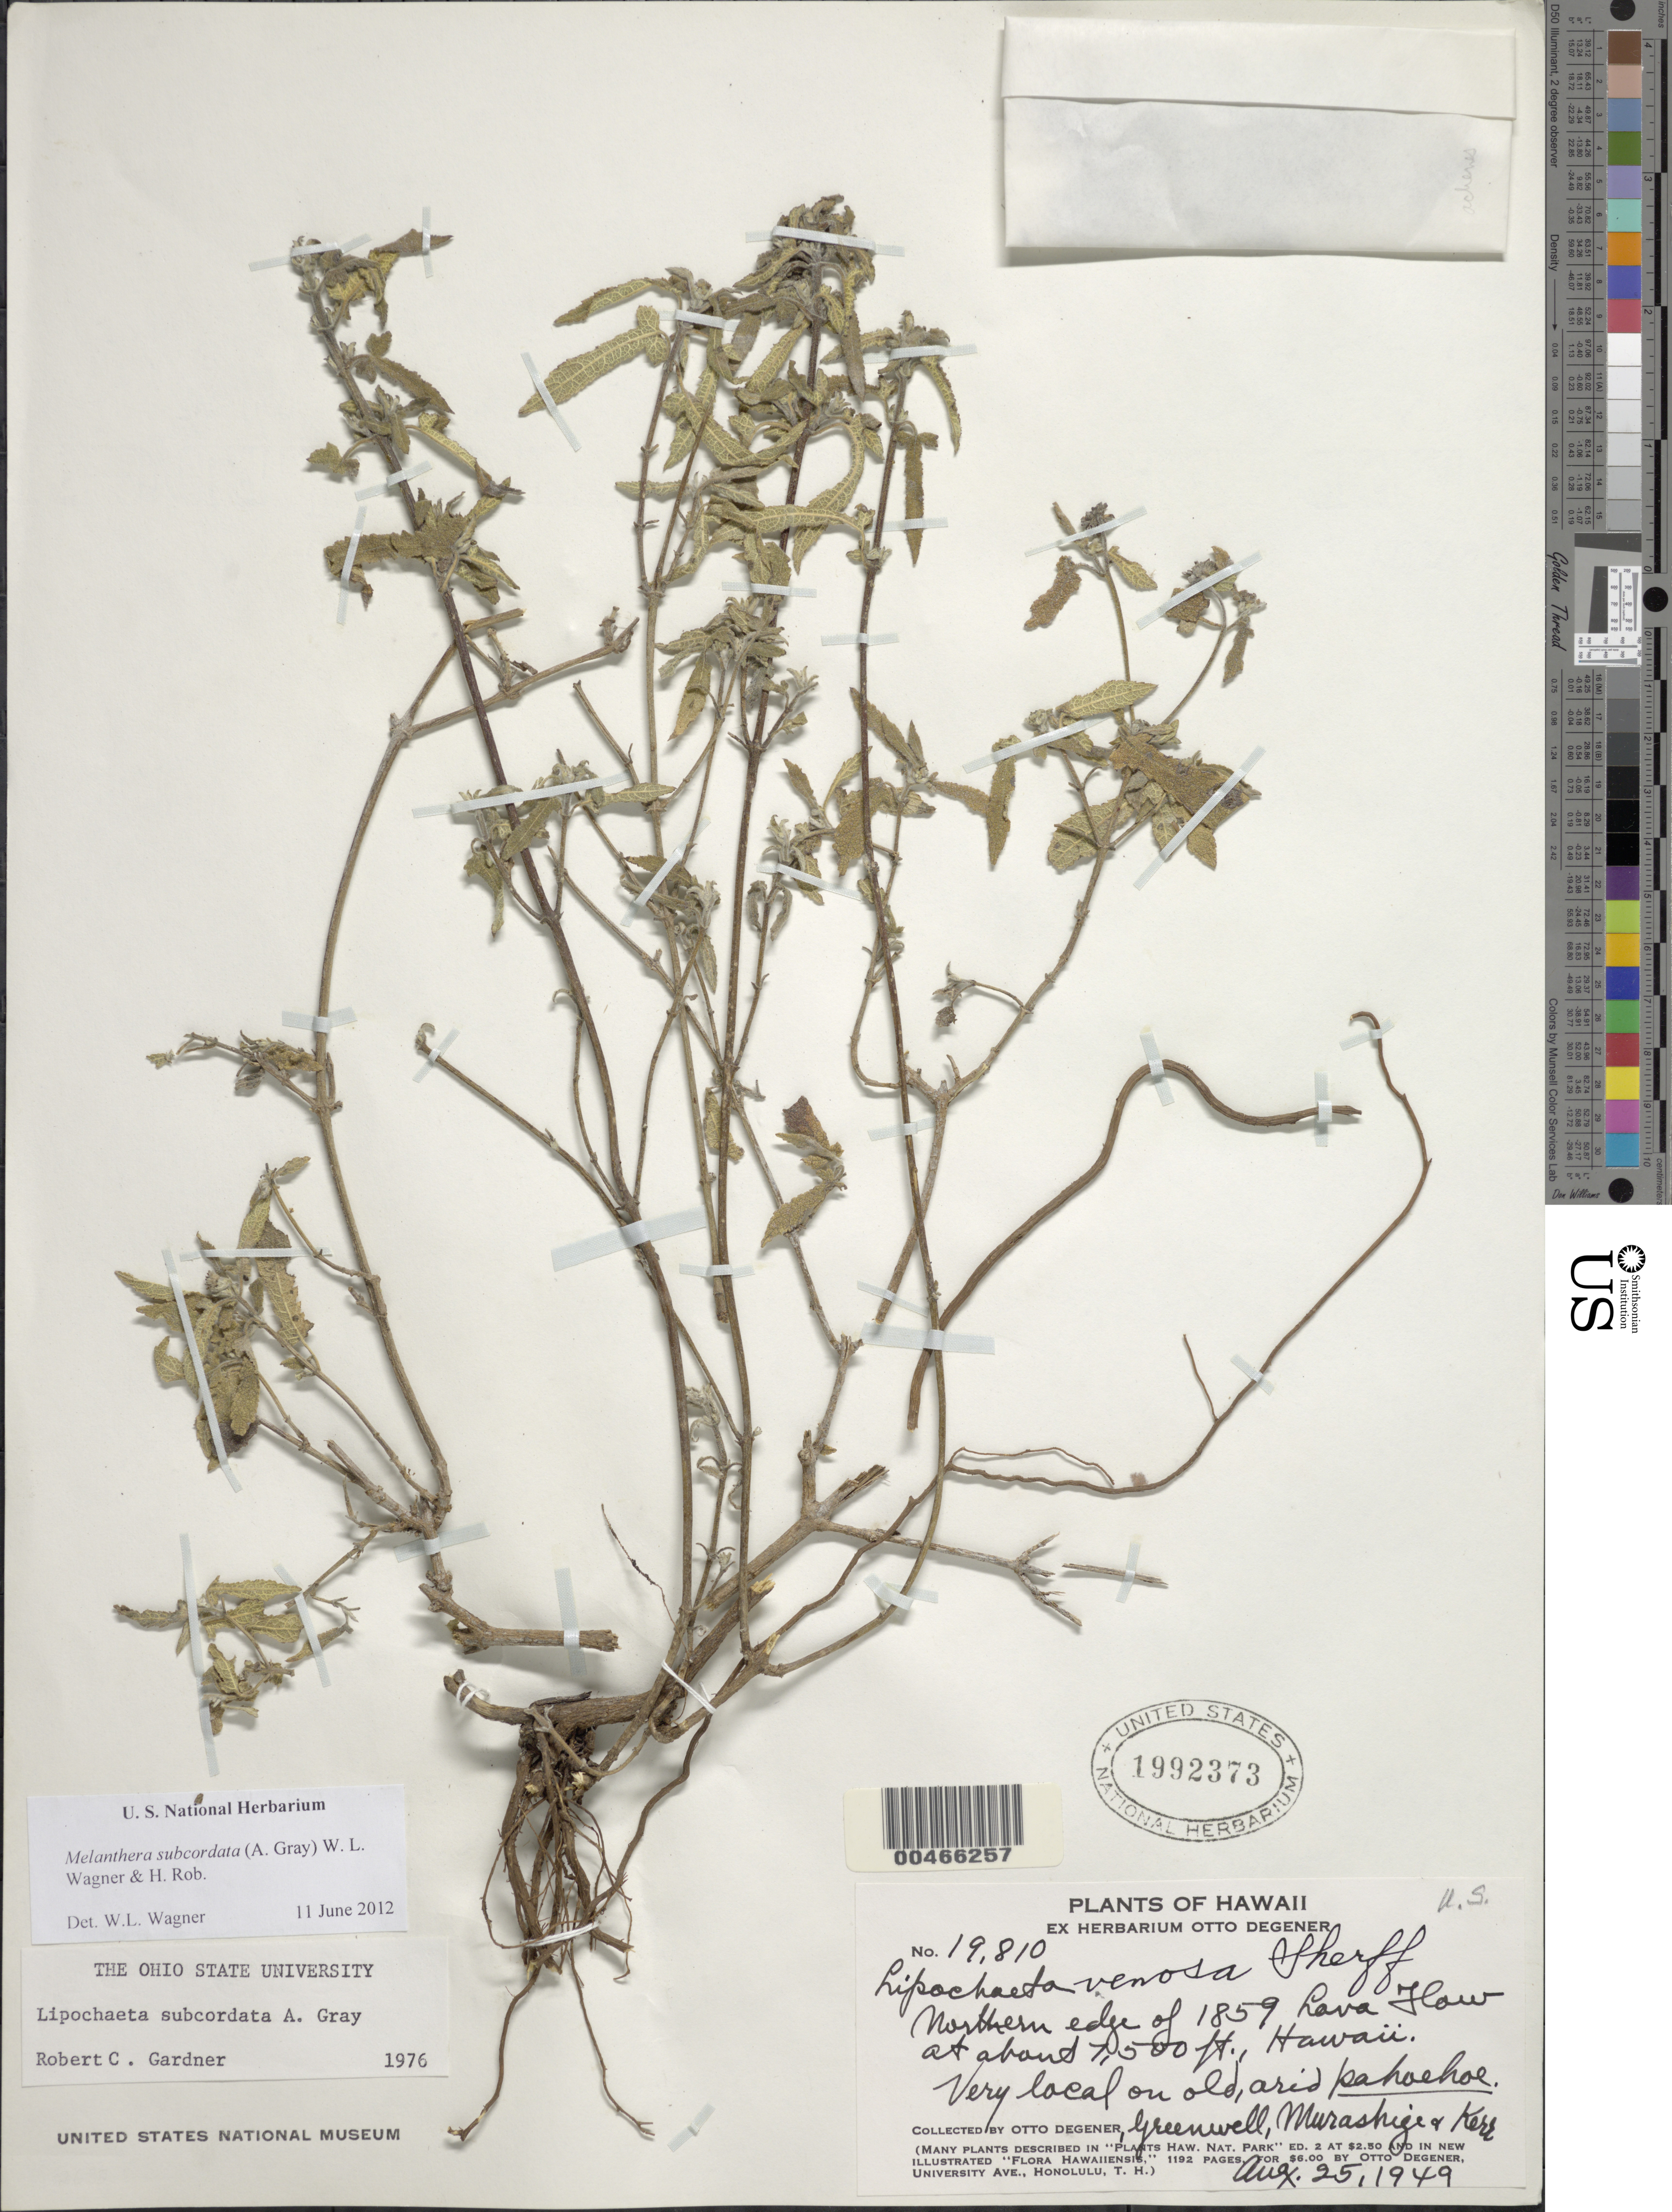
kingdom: Plantae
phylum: Tracheophyta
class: Magnoliopsida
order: Asterales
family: Asteraceae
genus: Wollastonia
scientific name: Wollastonia subcordata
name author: (A. Gray) Orchard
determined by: Wagner, W. L., (BOT), Smithsonian Institution - National Museum of Natural History (UNITED STATES)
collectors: O. Degener, -. Greenwell, Murashige & Kerr, --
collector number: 19810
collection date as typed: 25 Aug 1949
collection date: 1949-08-25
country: United States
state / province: Hawaii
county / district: Hawaii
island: Hawaii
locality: Northern edge of 1859 Lava Flow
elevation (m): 2286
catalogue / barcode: US 1992373